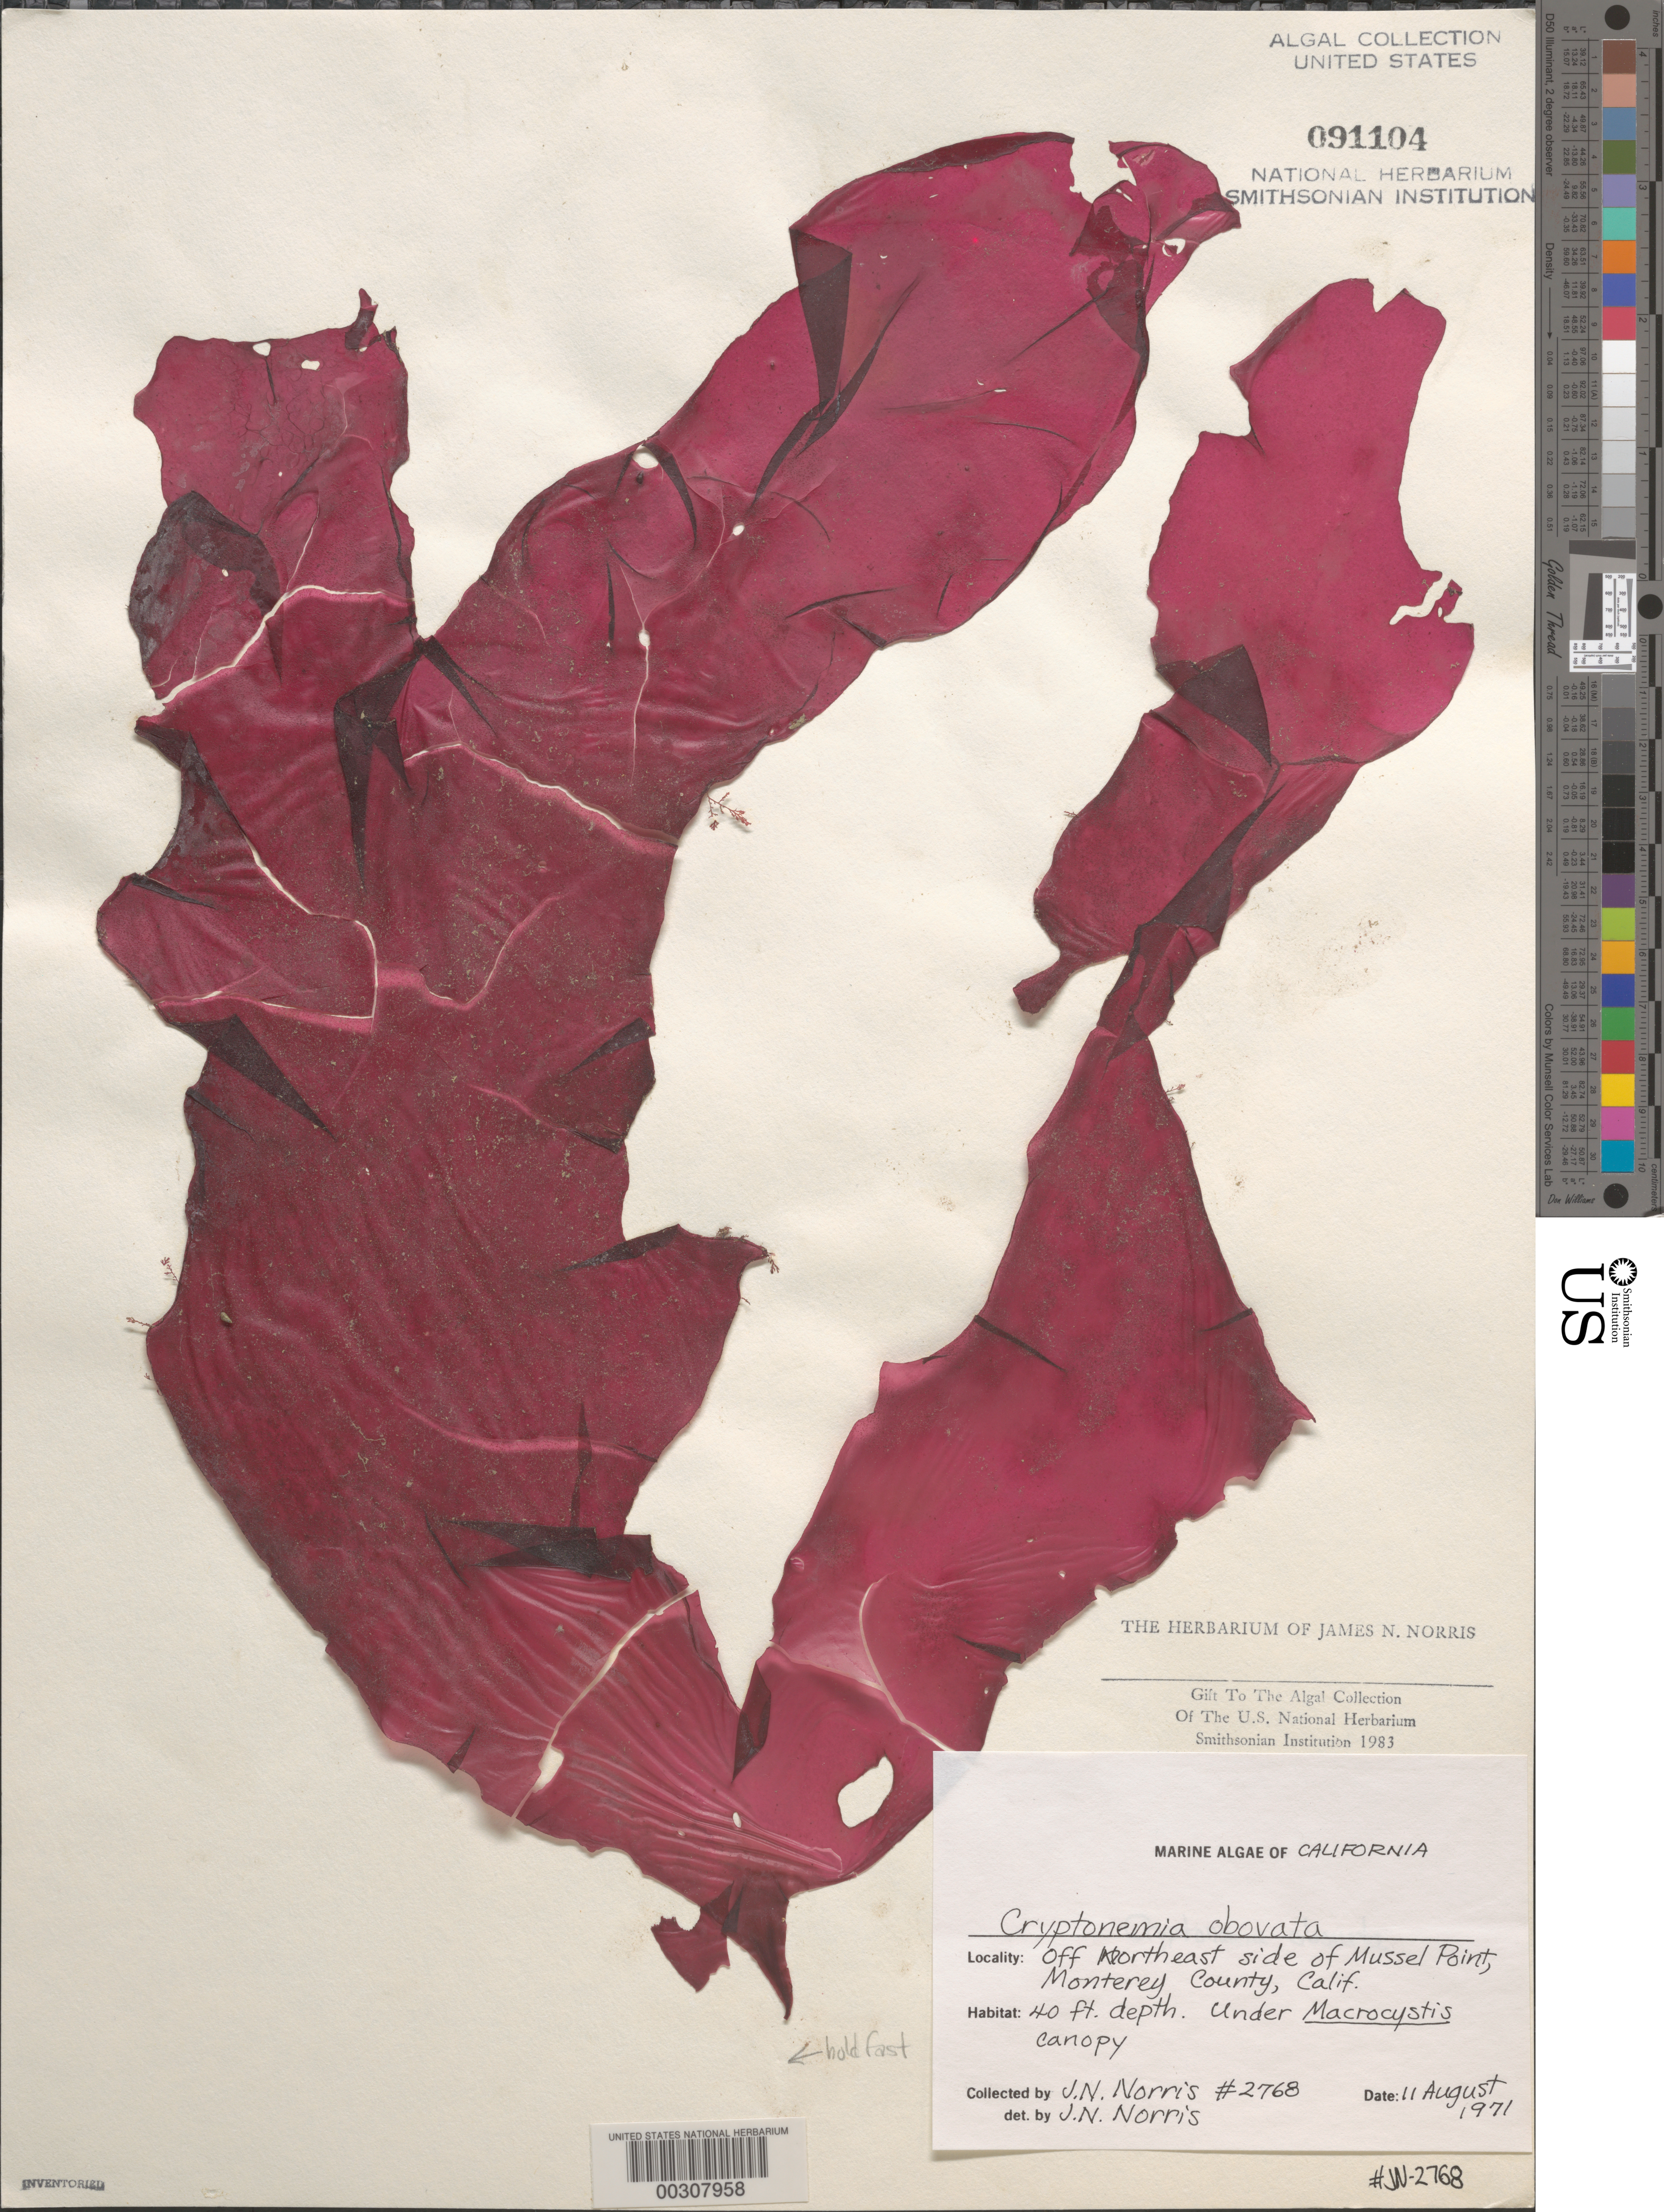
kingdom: Plantae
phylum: Rhodophyta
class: Florideophyceae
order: Halymeniales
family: Halymeniaceae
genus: Cryptonemia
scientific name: Cryptonemia obovata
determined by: Norris, James N.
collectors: J. N. Norris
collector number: JN-2768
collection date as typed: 11 Aug 1971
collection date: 1971-08-11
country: United States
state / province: California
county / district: Monterey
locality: Off Mussel Point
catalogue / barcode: US 91104